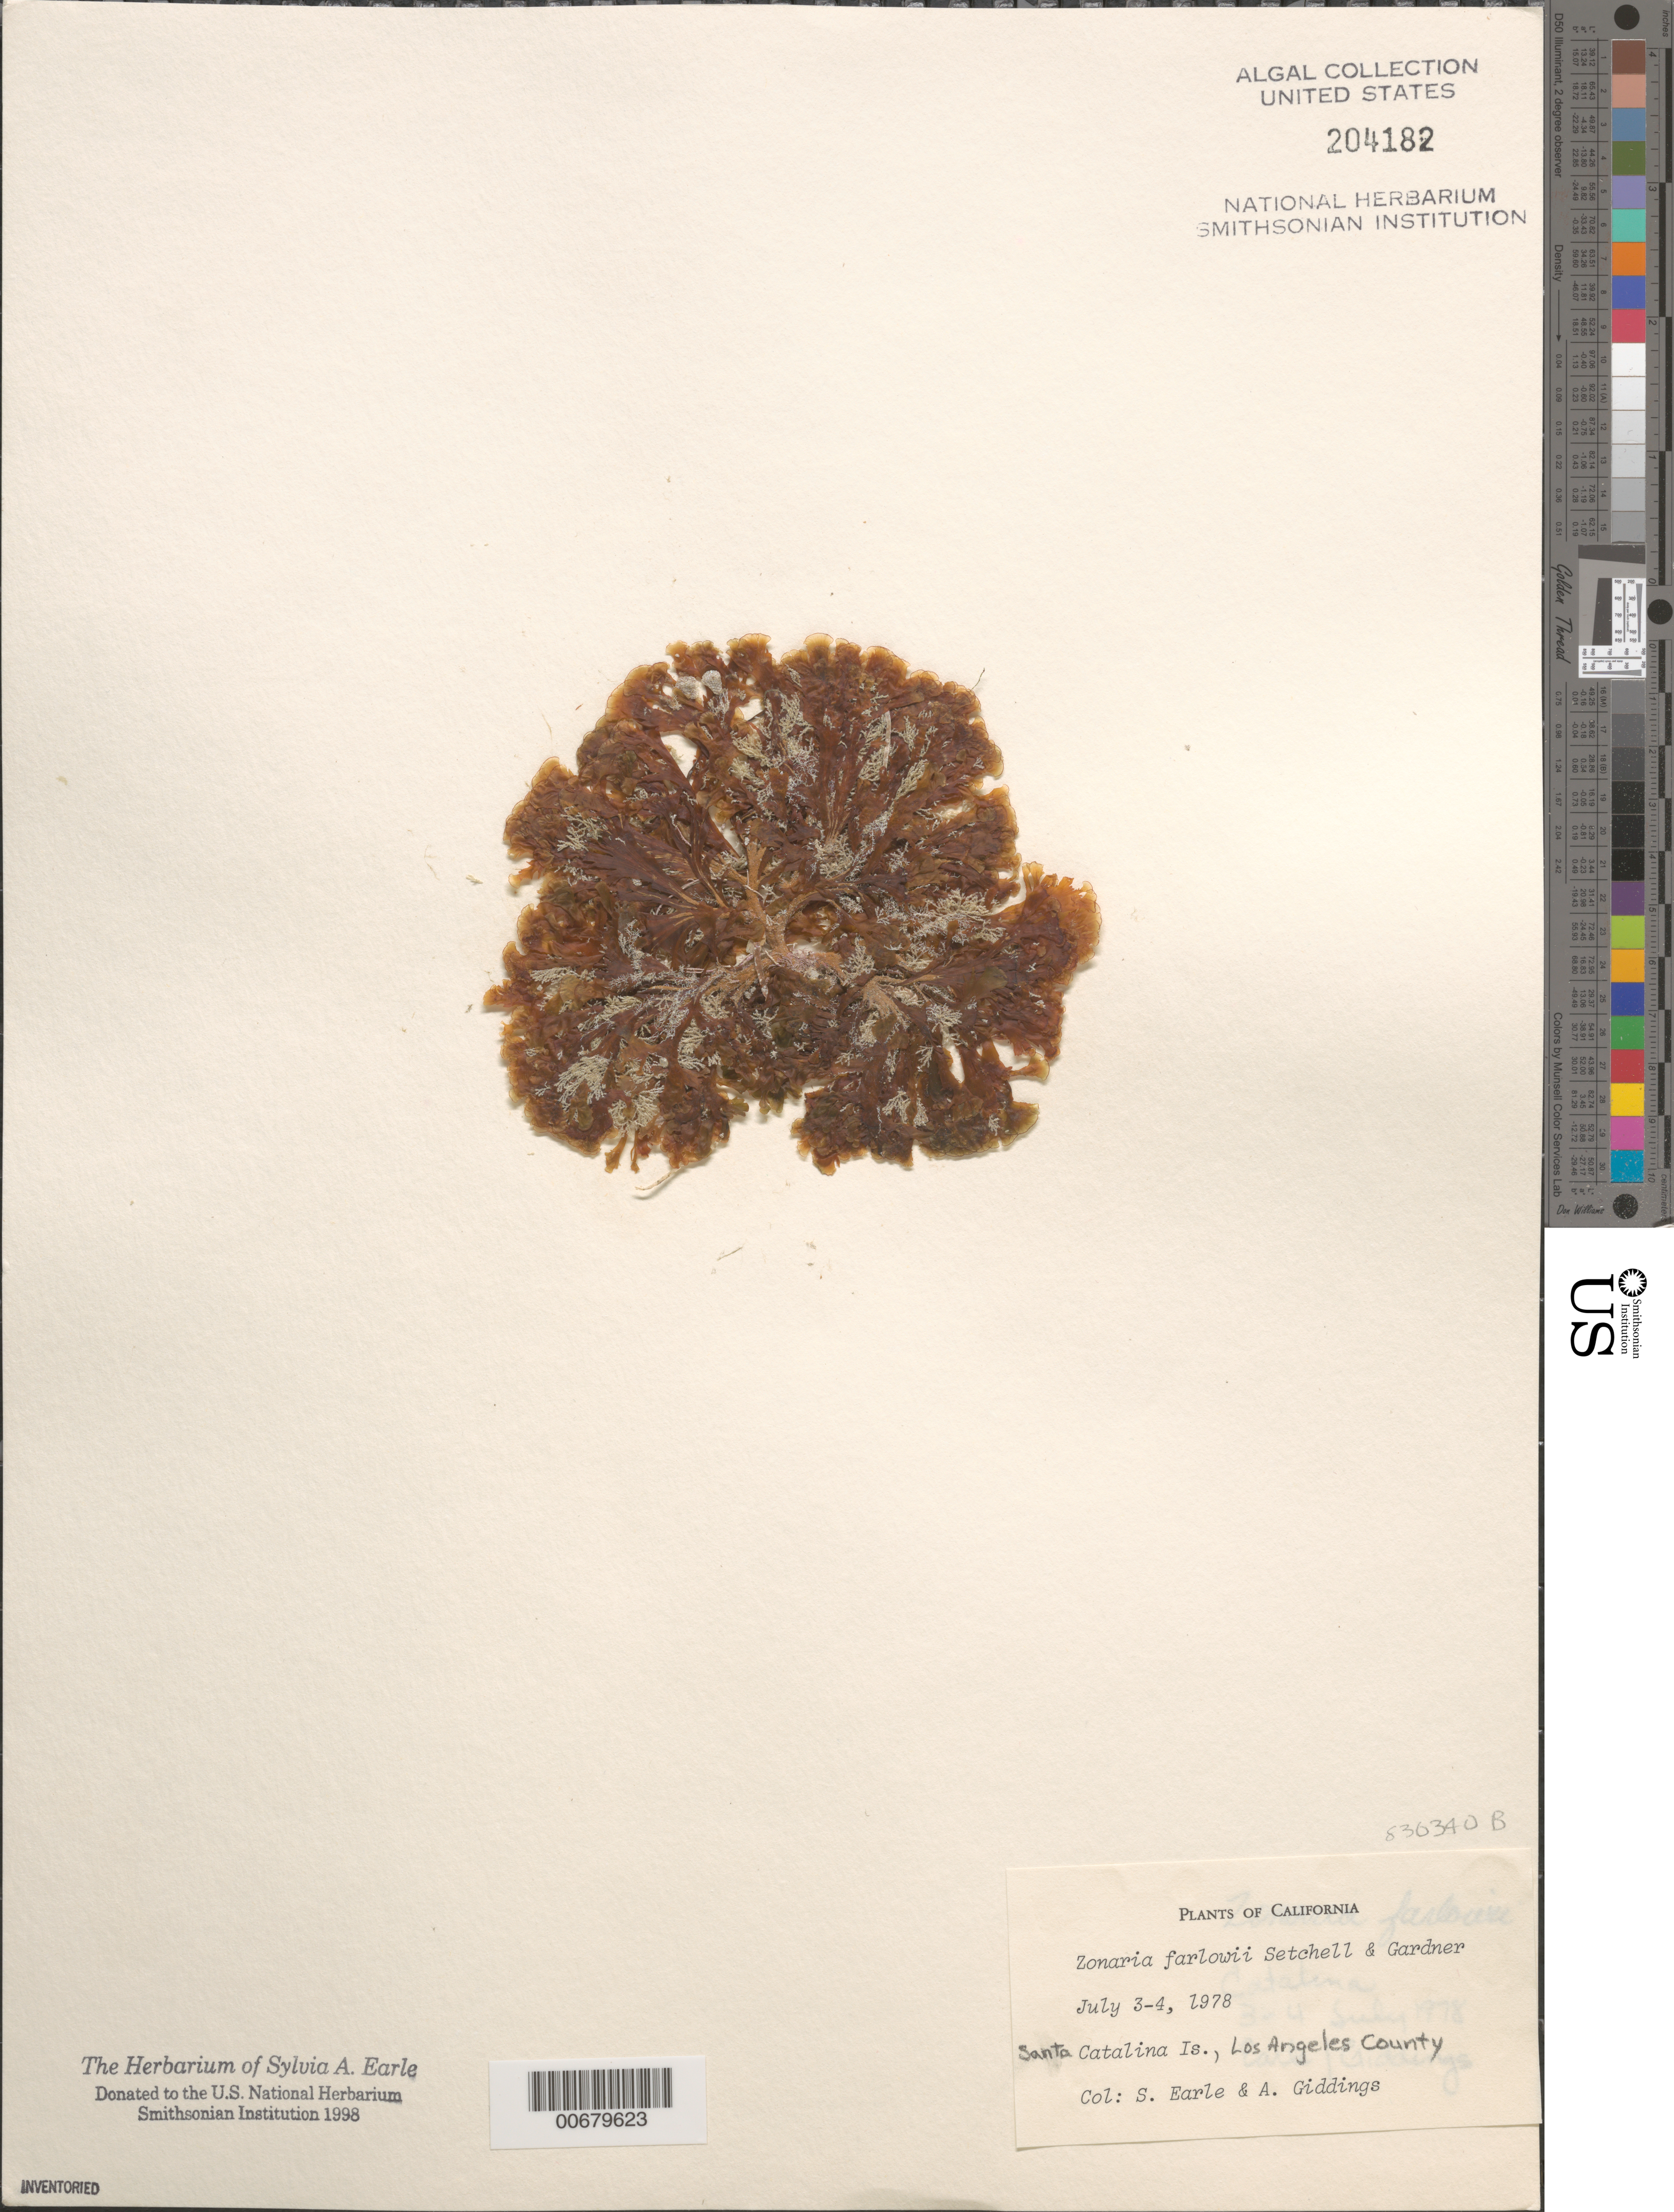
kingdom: Chromista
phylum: Ochrophyta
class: Phaeophyceae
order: Dictyotales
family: Dictyotaceae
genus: Zonaria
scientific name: Zonaria farlowii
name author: Setch. & N.L. Gardner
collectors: S. A. Earle & A. Giddings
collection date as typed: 03 Jul 1978 to 04 Jul 1978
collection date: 1978-07-03/1978-07-04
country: United States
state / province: California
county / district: Los Angeles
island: Santa Catalina Island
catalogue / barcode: US 204182